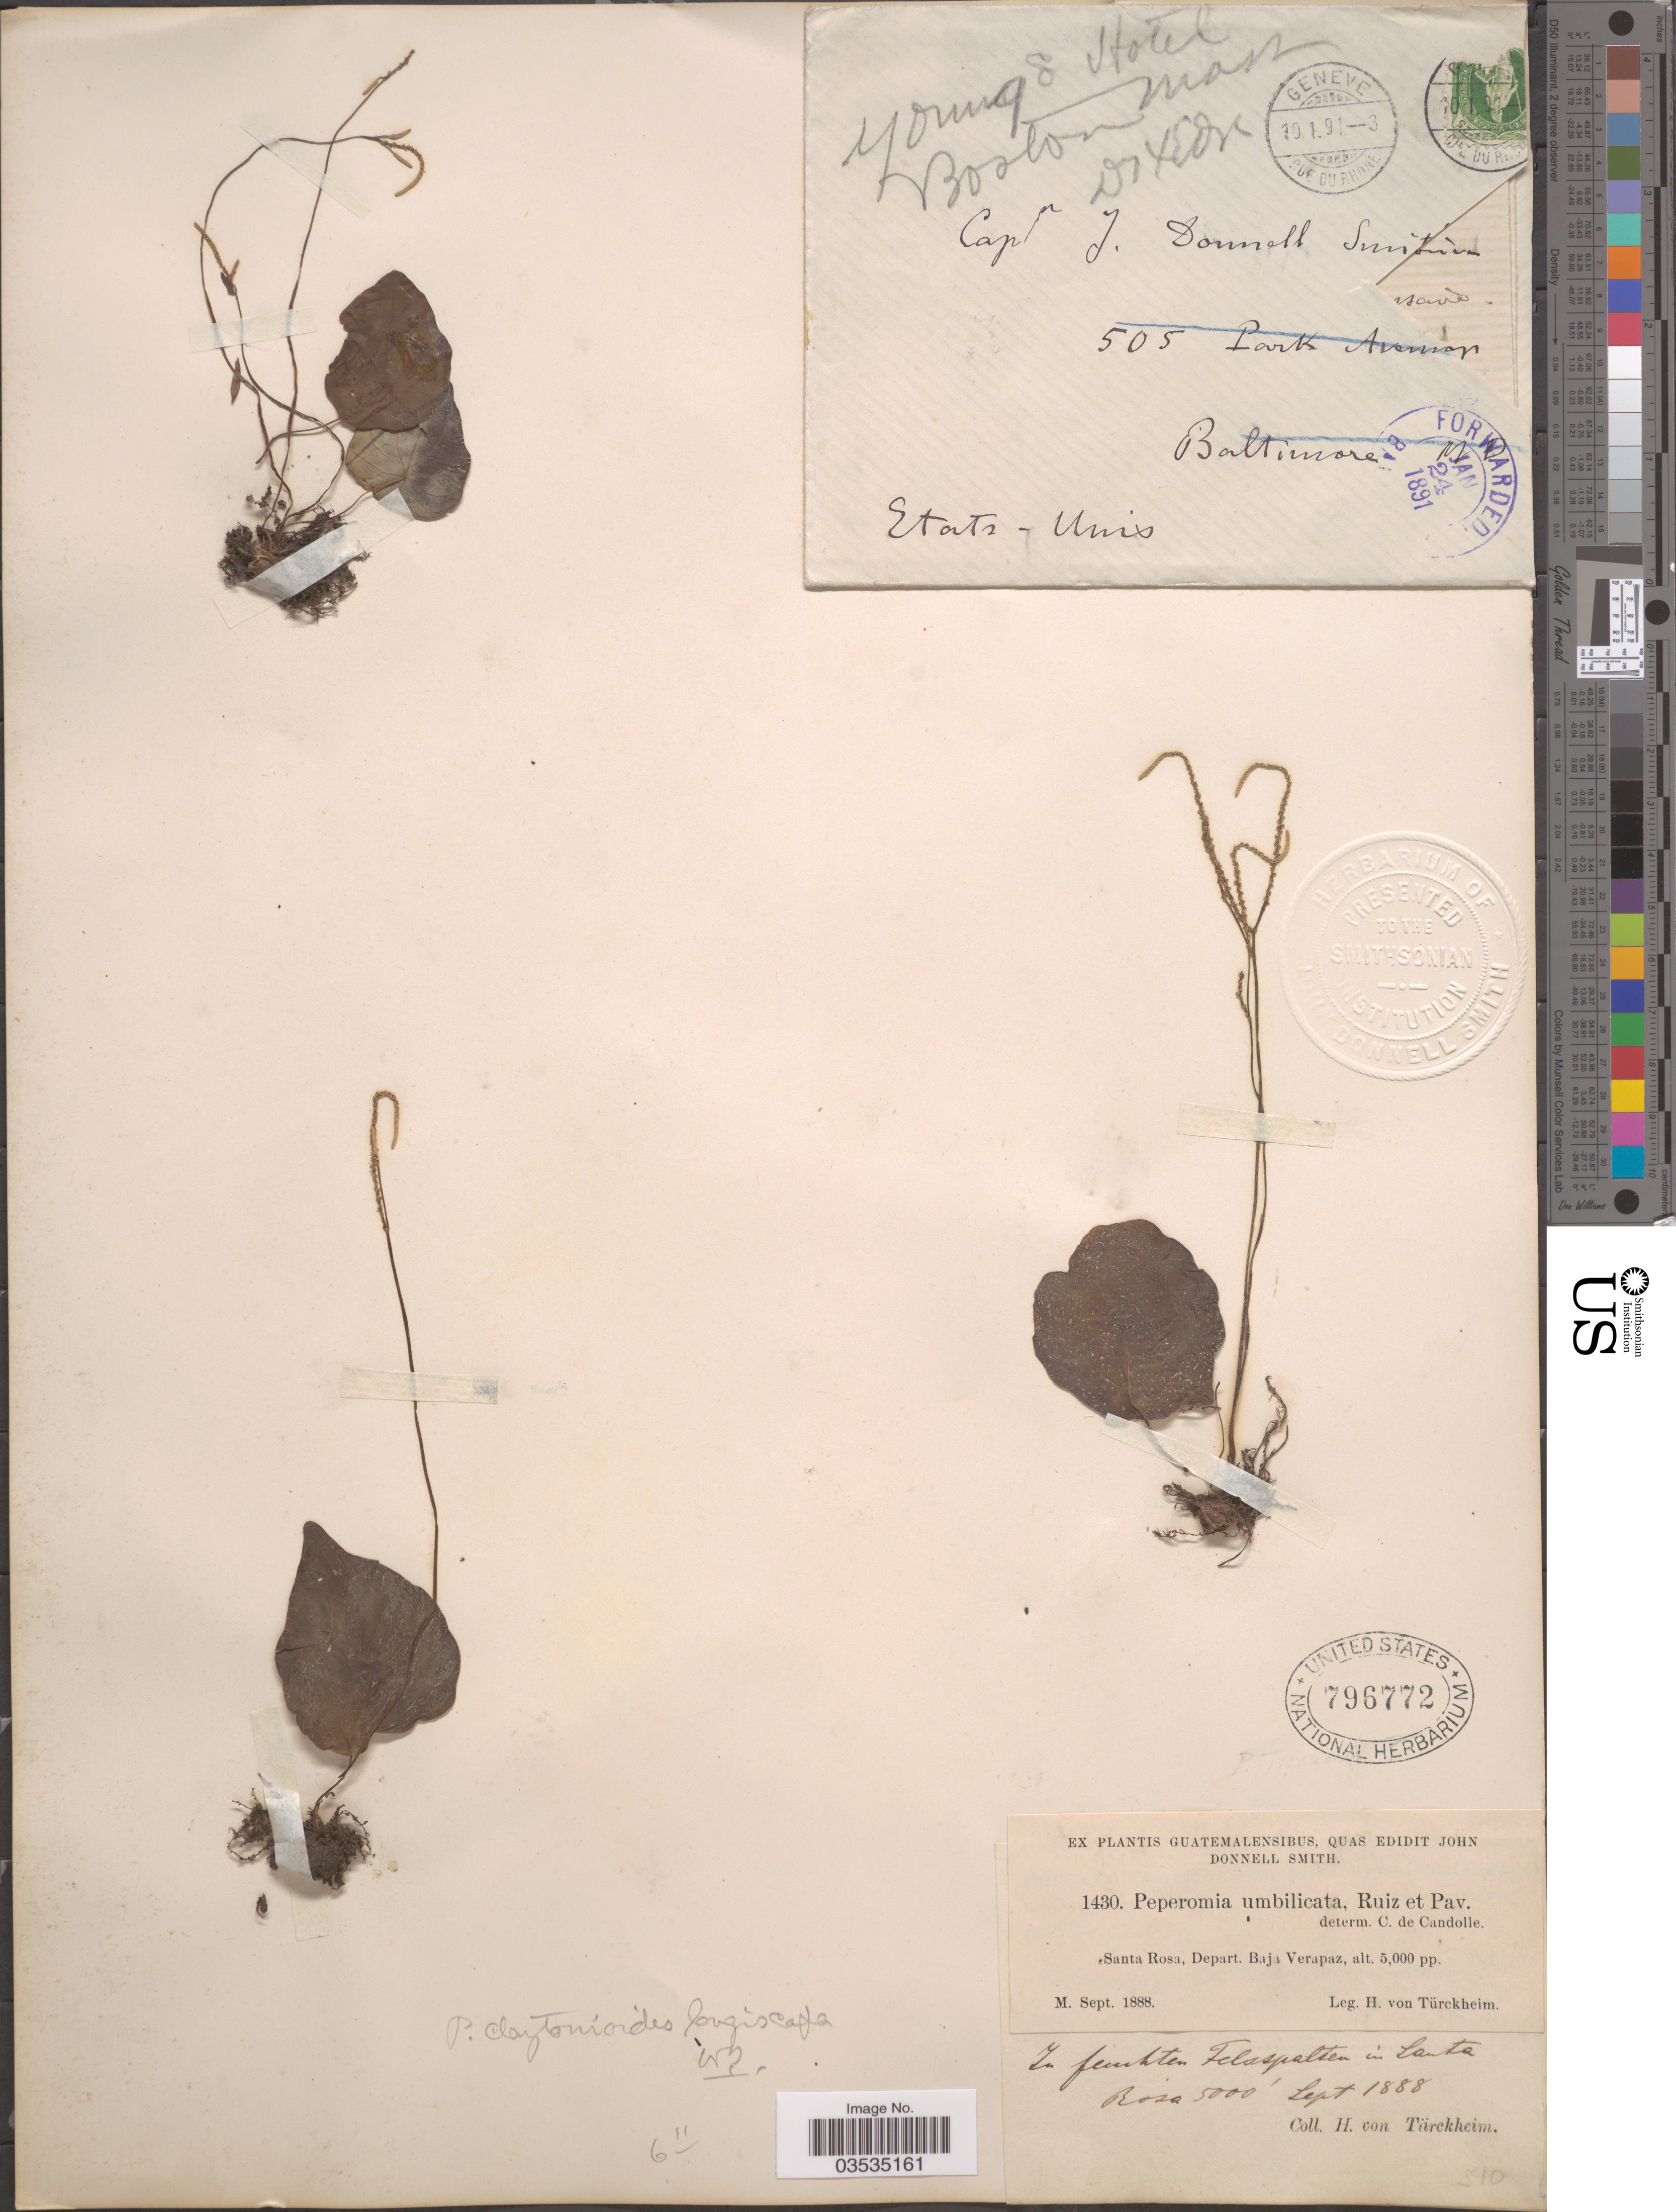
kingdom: Plantae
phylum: Tracheophyta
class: Magnoliopsida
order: Piperales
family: Piperaceae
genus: Peperomia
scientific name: Peperomia claytonioides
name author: Kunth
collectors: H. von Türckheim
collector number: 1430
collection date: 1888-09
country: Guatemala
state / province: Baja Verapaz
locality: Santa Rosa, Depart. Baja Verapaz. In fruchten Felsspalten in Santa Rosa.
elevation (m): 1524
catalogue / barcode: US 796772